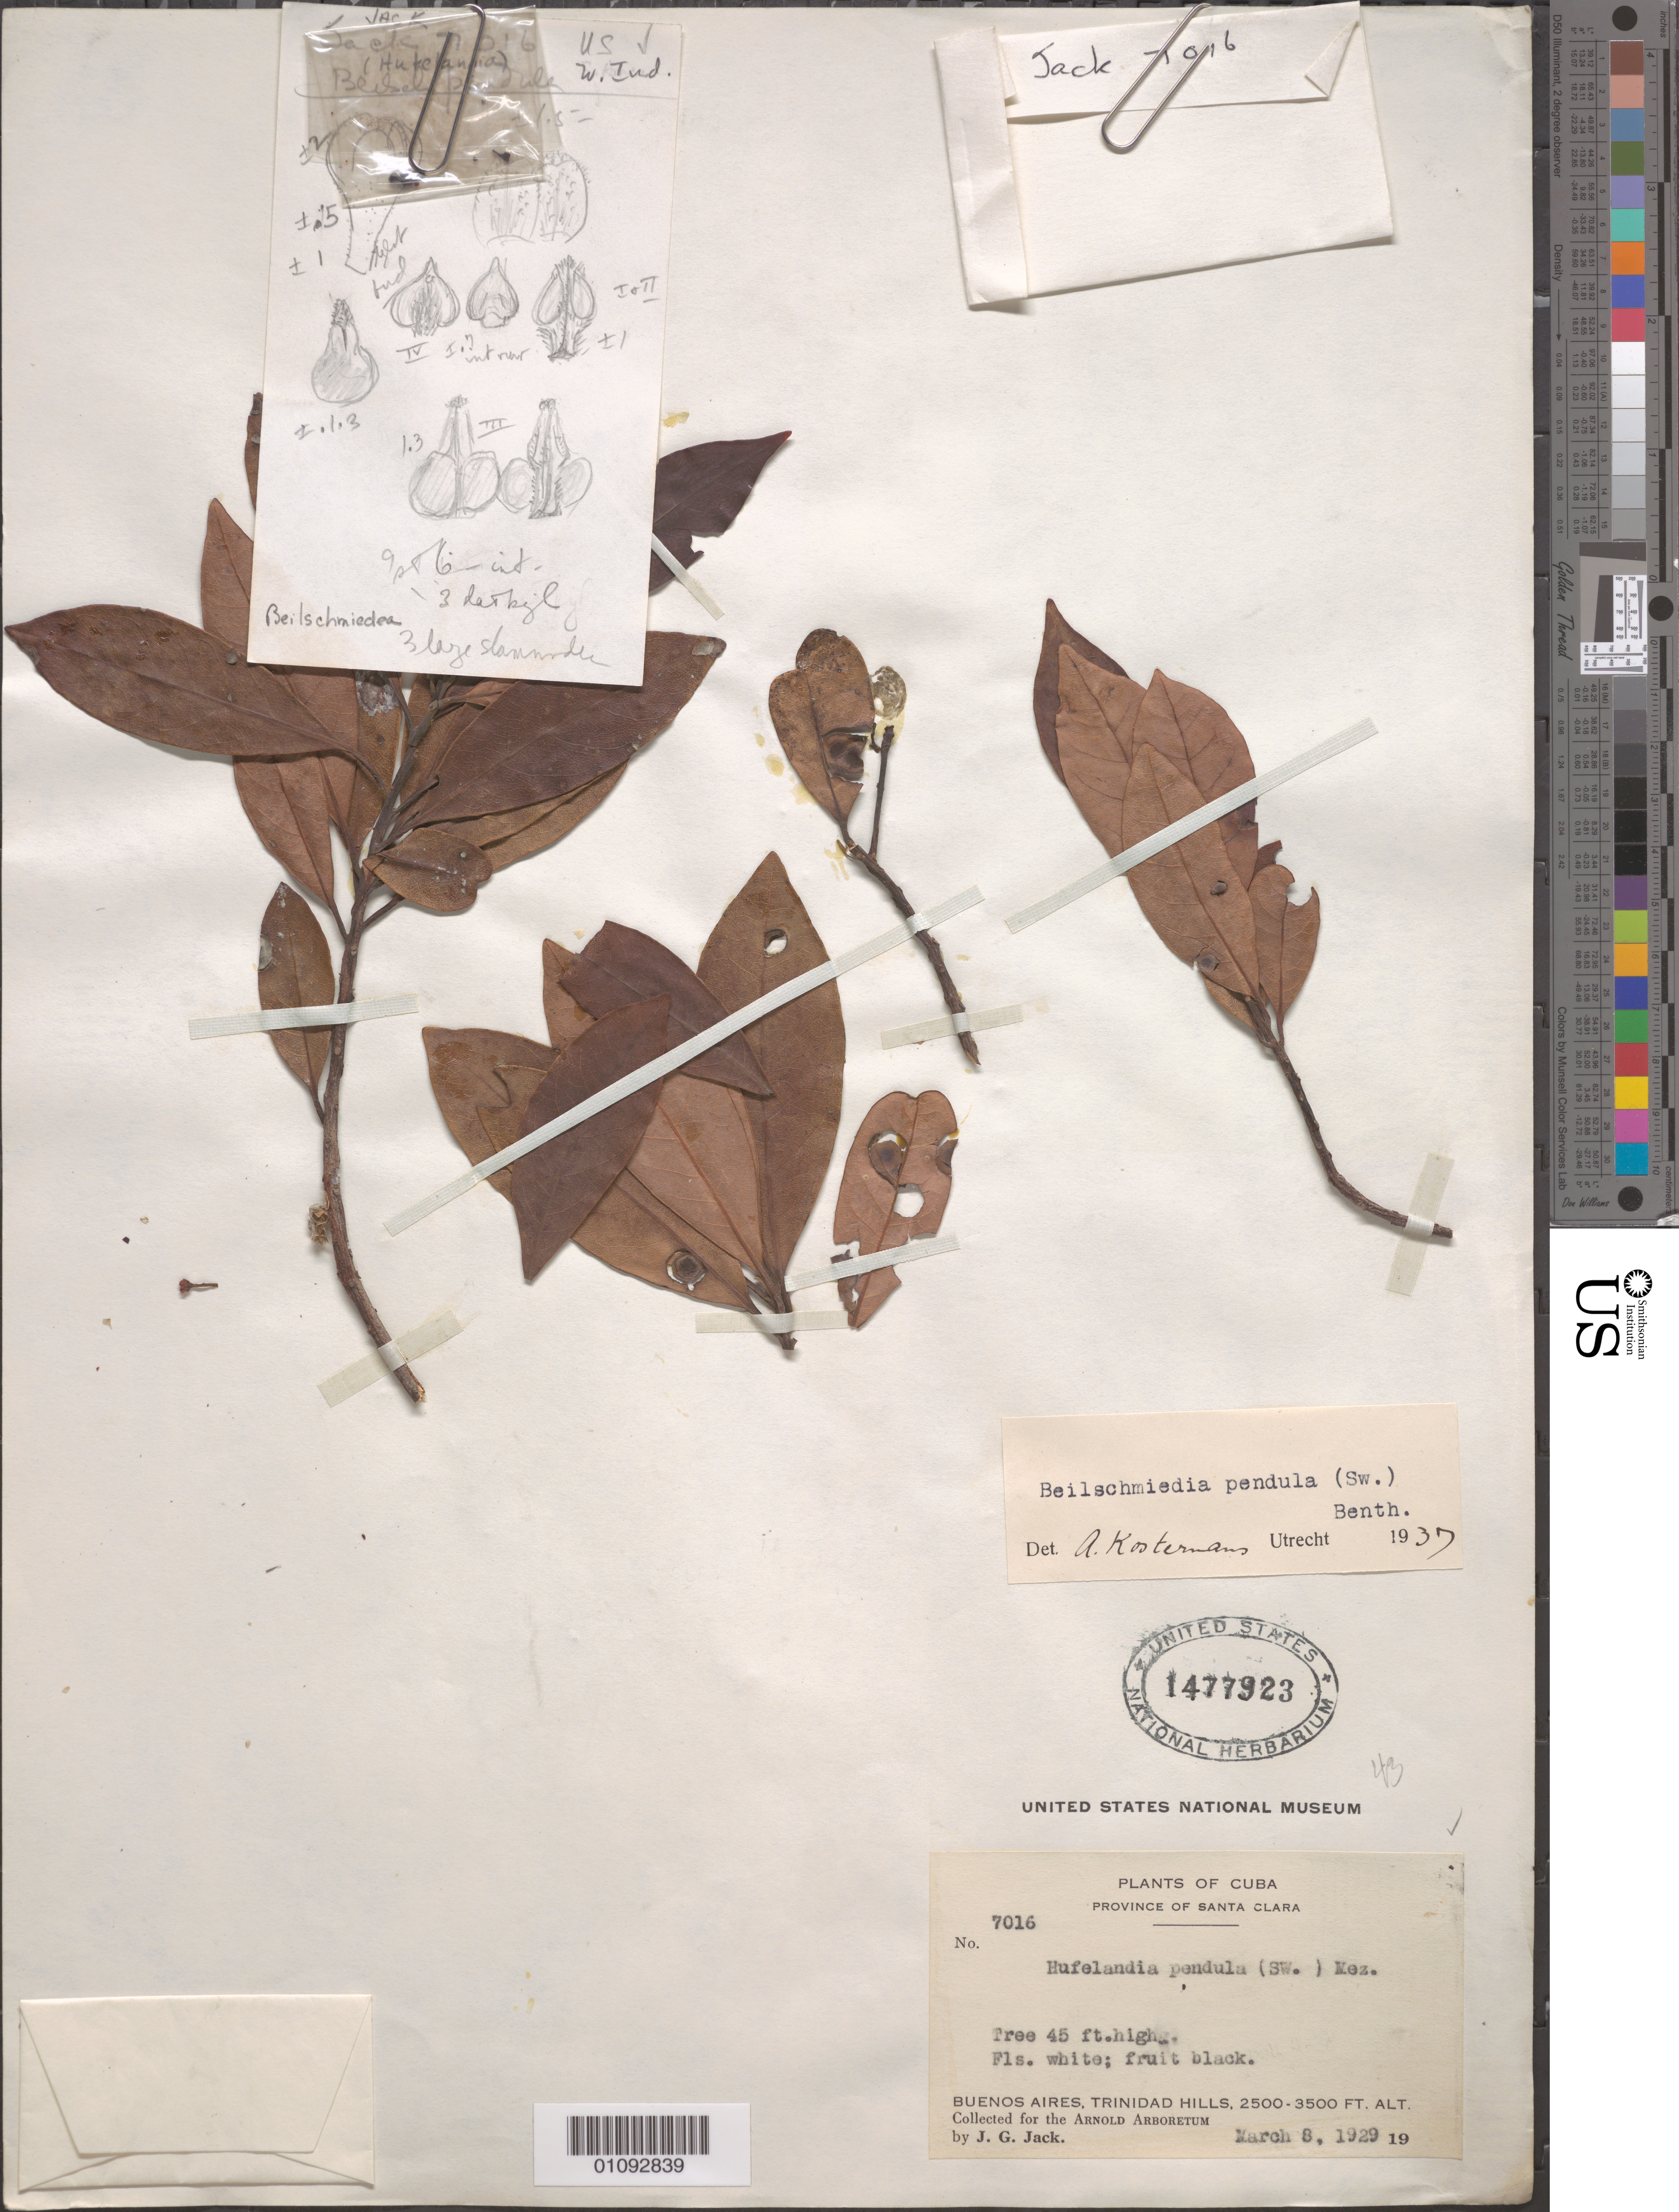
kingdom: Plantae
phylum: Tracheophyta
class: Magnoliopsida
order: Laurales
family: Lauraceae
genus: Beilschmiedia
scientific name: Beilschmiedia pendula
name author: (Sw.) Hemsl.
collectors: J. G. Jack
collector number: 7016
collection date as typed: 08 Mar 1929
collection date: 1929-03-08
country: Cuba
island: Cuba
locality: Buenos Aires, Trinidad Hills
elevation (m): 762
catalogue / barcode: US 1477923